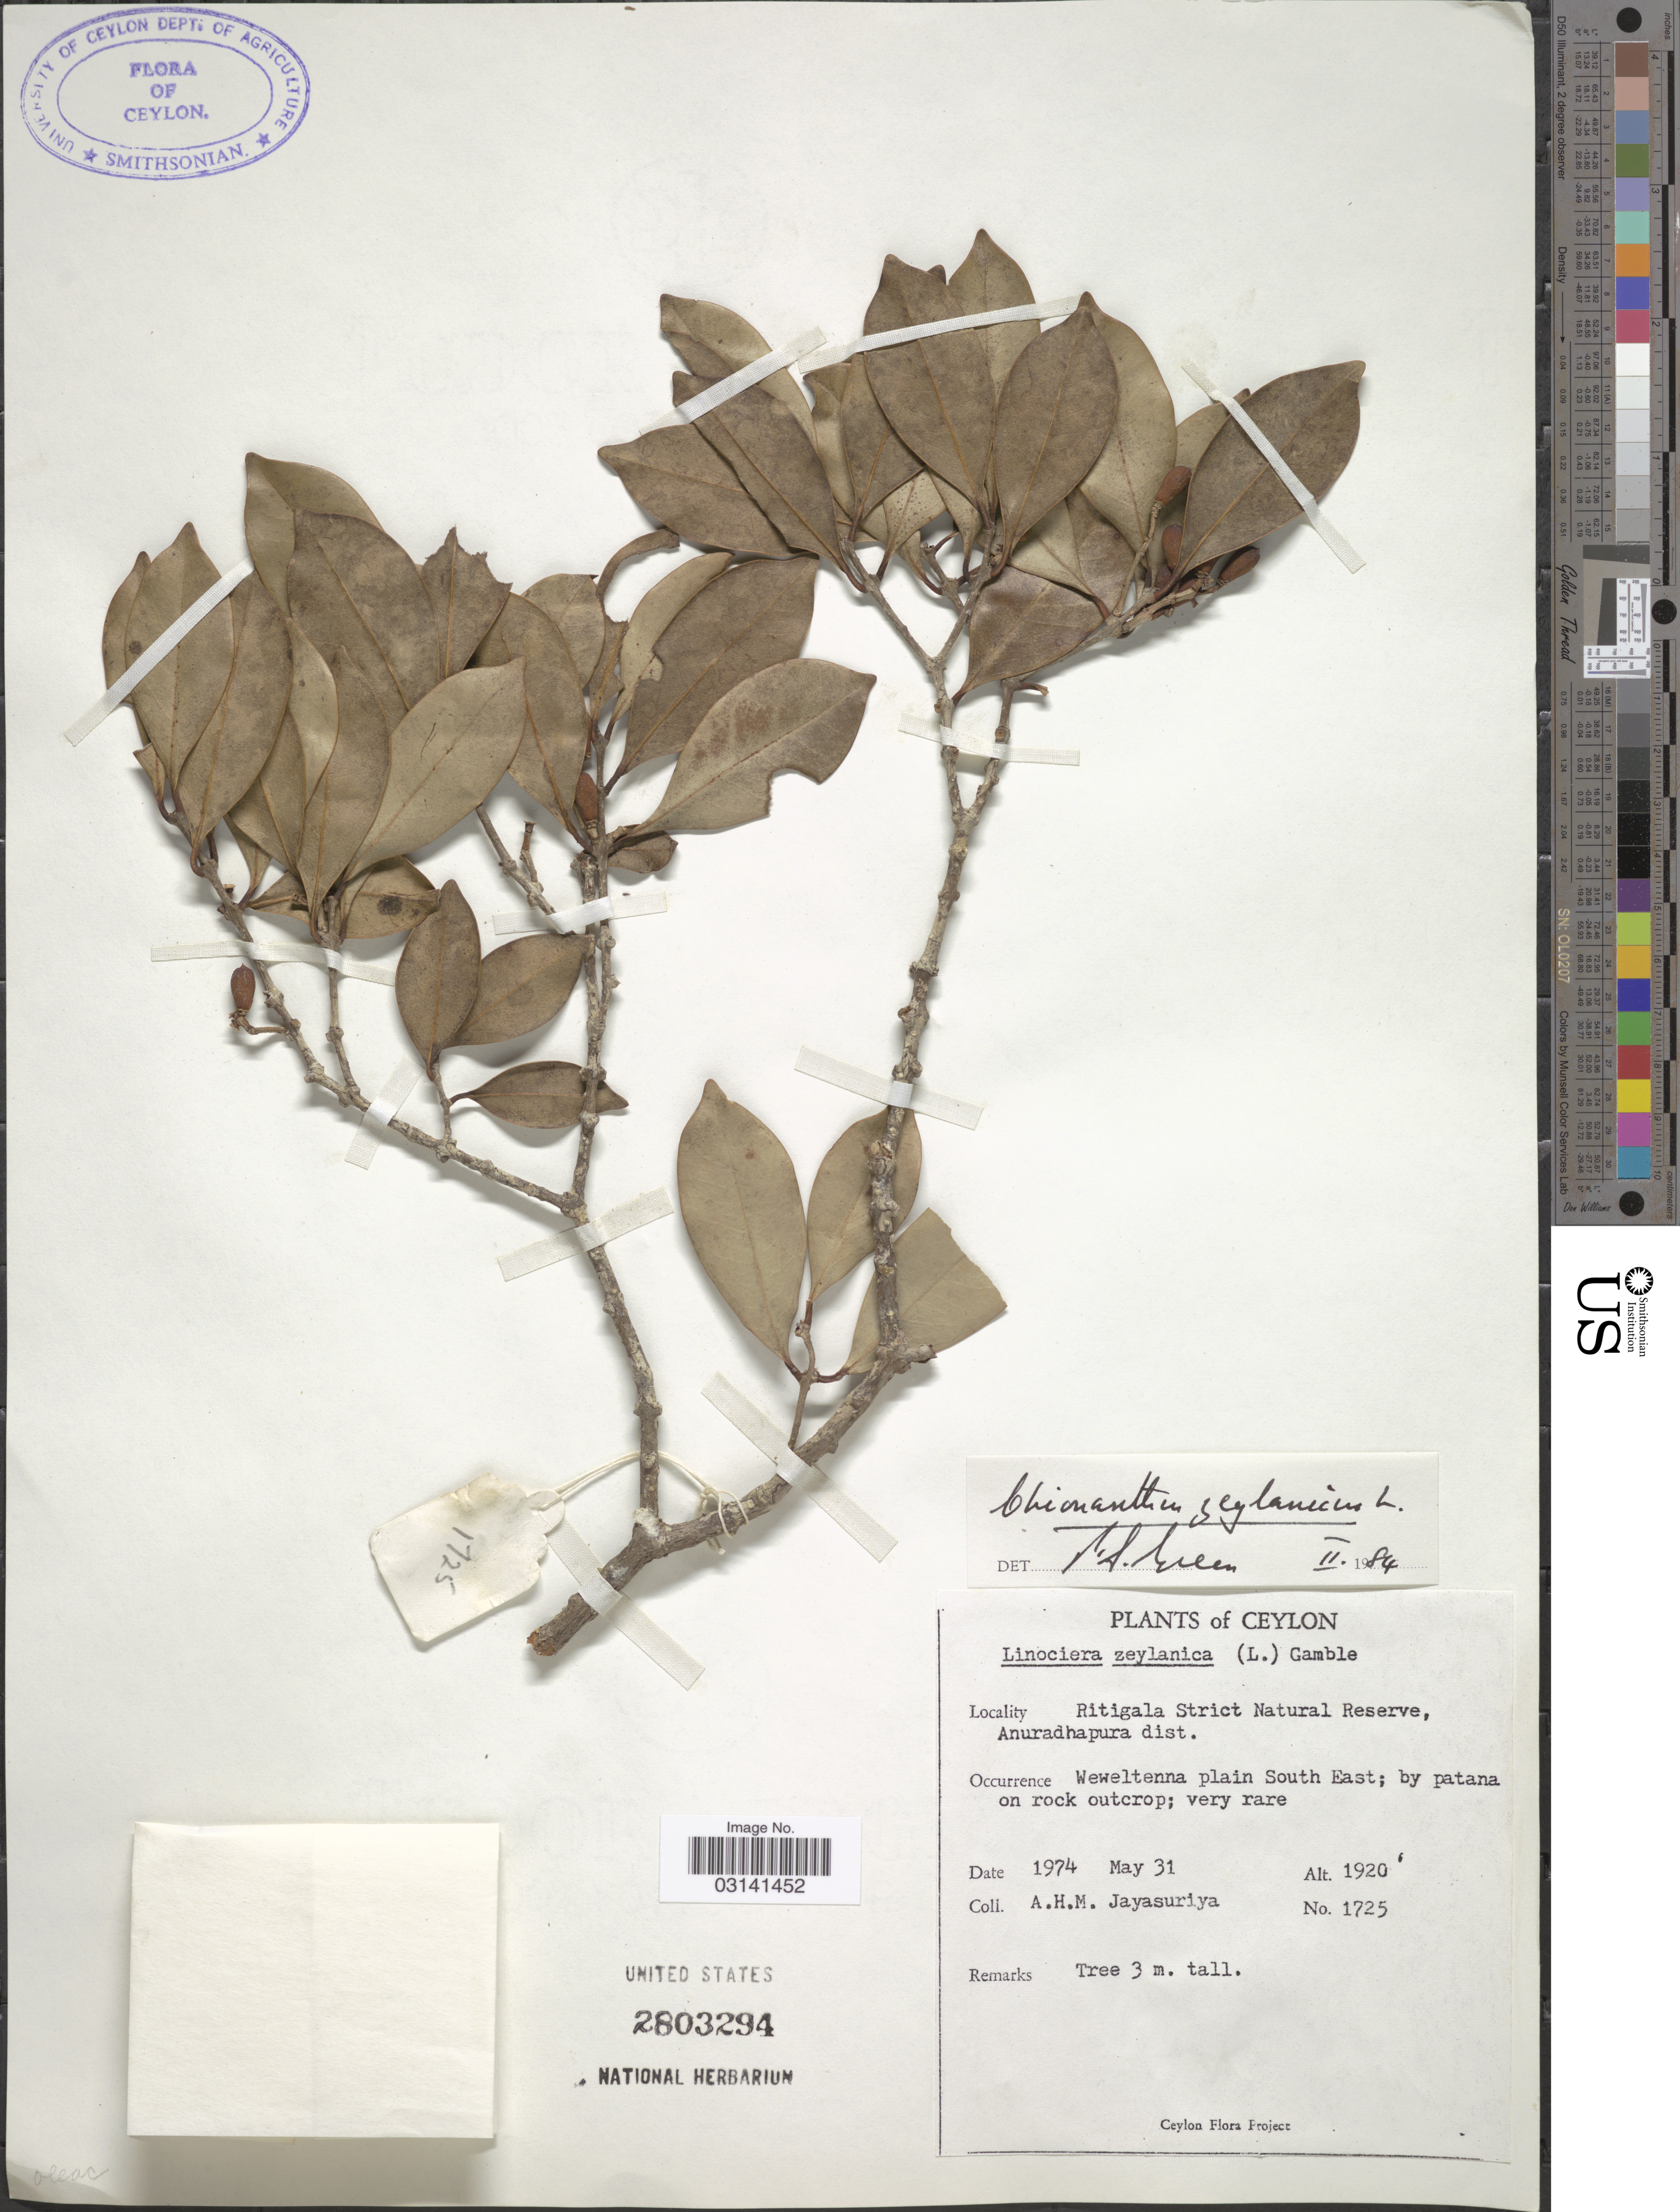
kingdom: Plantae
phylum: Tracheophyta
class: Magnoliopsida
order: Lamiales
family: Oleaceae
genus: Chionanthus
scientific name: Chionanthus zeylanicus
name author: L.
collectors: A. H. Jayasuriya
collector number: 1725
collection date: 1974-05-31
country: Sri Lanka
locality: Ceylon. Ritigala Strict Natural Reserve, Anuradhapura dist. Weweltenna plain South East; by patana on rock outcrop.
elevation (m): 585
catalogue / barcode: US 2803294